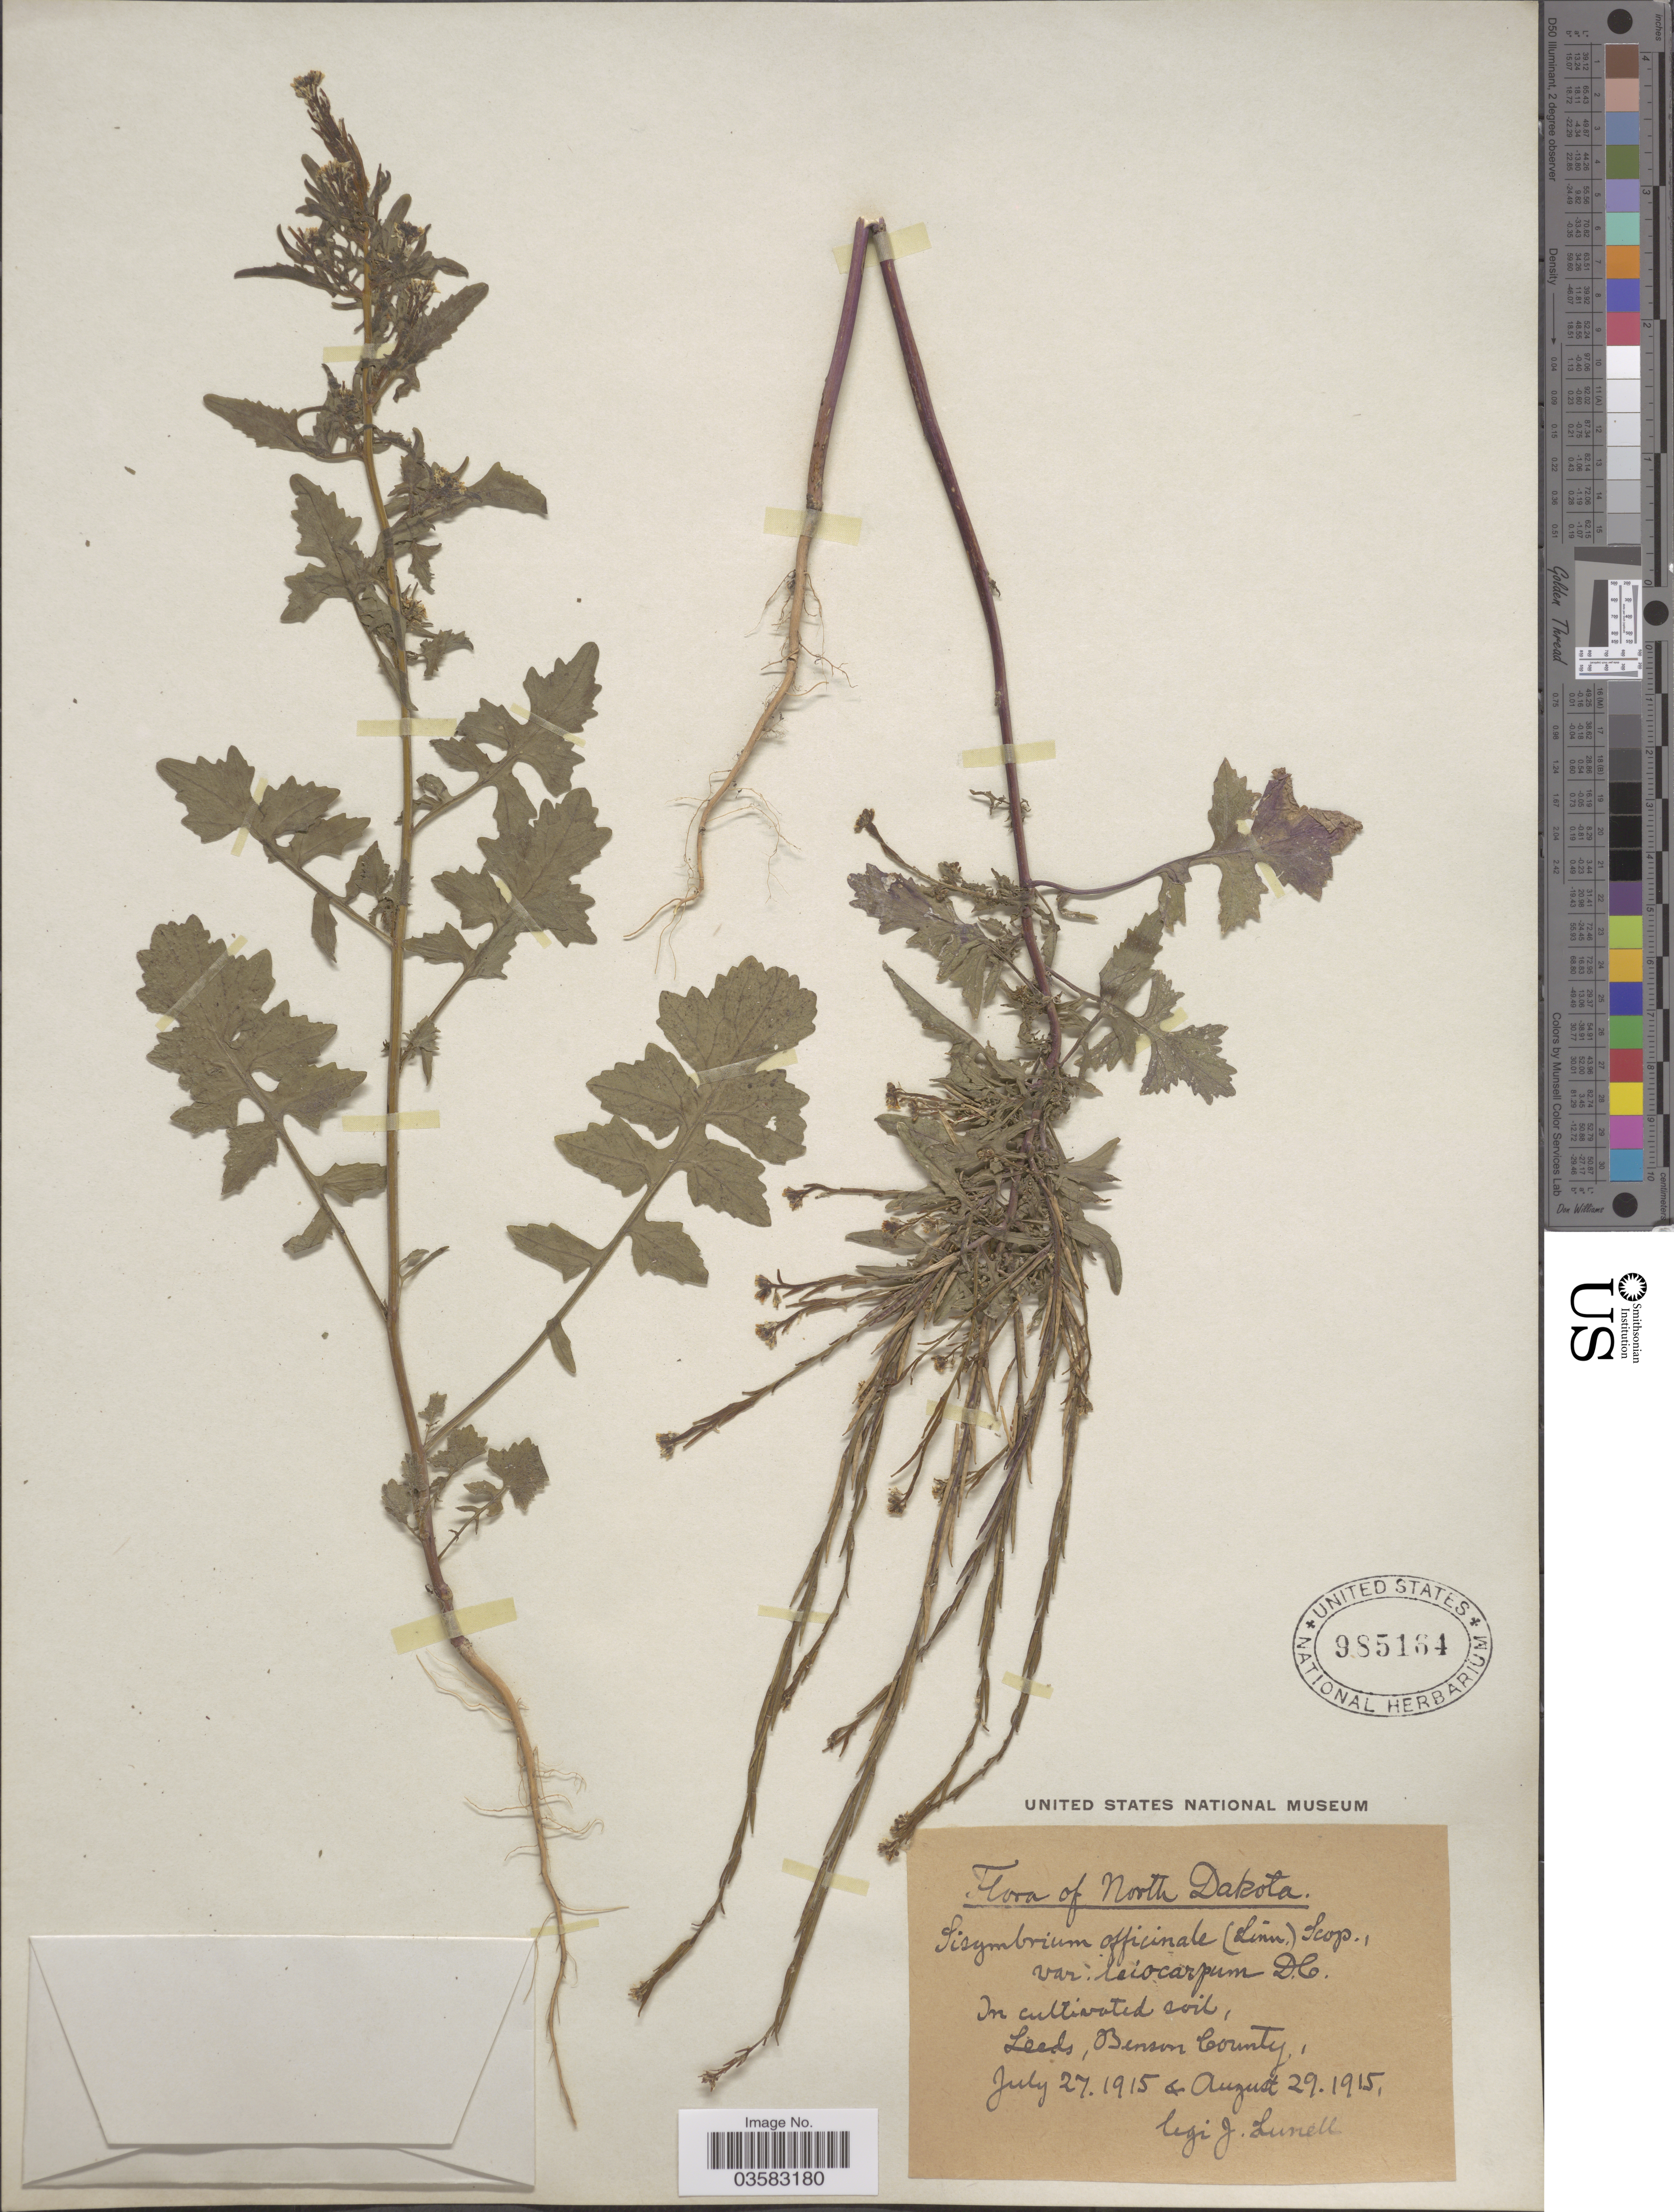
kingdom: Plantae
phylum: Tracheophyta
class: Magnoliopsida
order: Brassicales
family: Brassicaceae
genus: Sisymbrium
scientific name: Sisymbrium officinale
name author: (L.) Scop.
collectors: J. Lunell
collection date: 1915-07-27/1915-08-29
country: United States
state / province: North Dakota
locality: On cultivated soil, Leeds, Benson County.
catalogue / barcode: US 985164